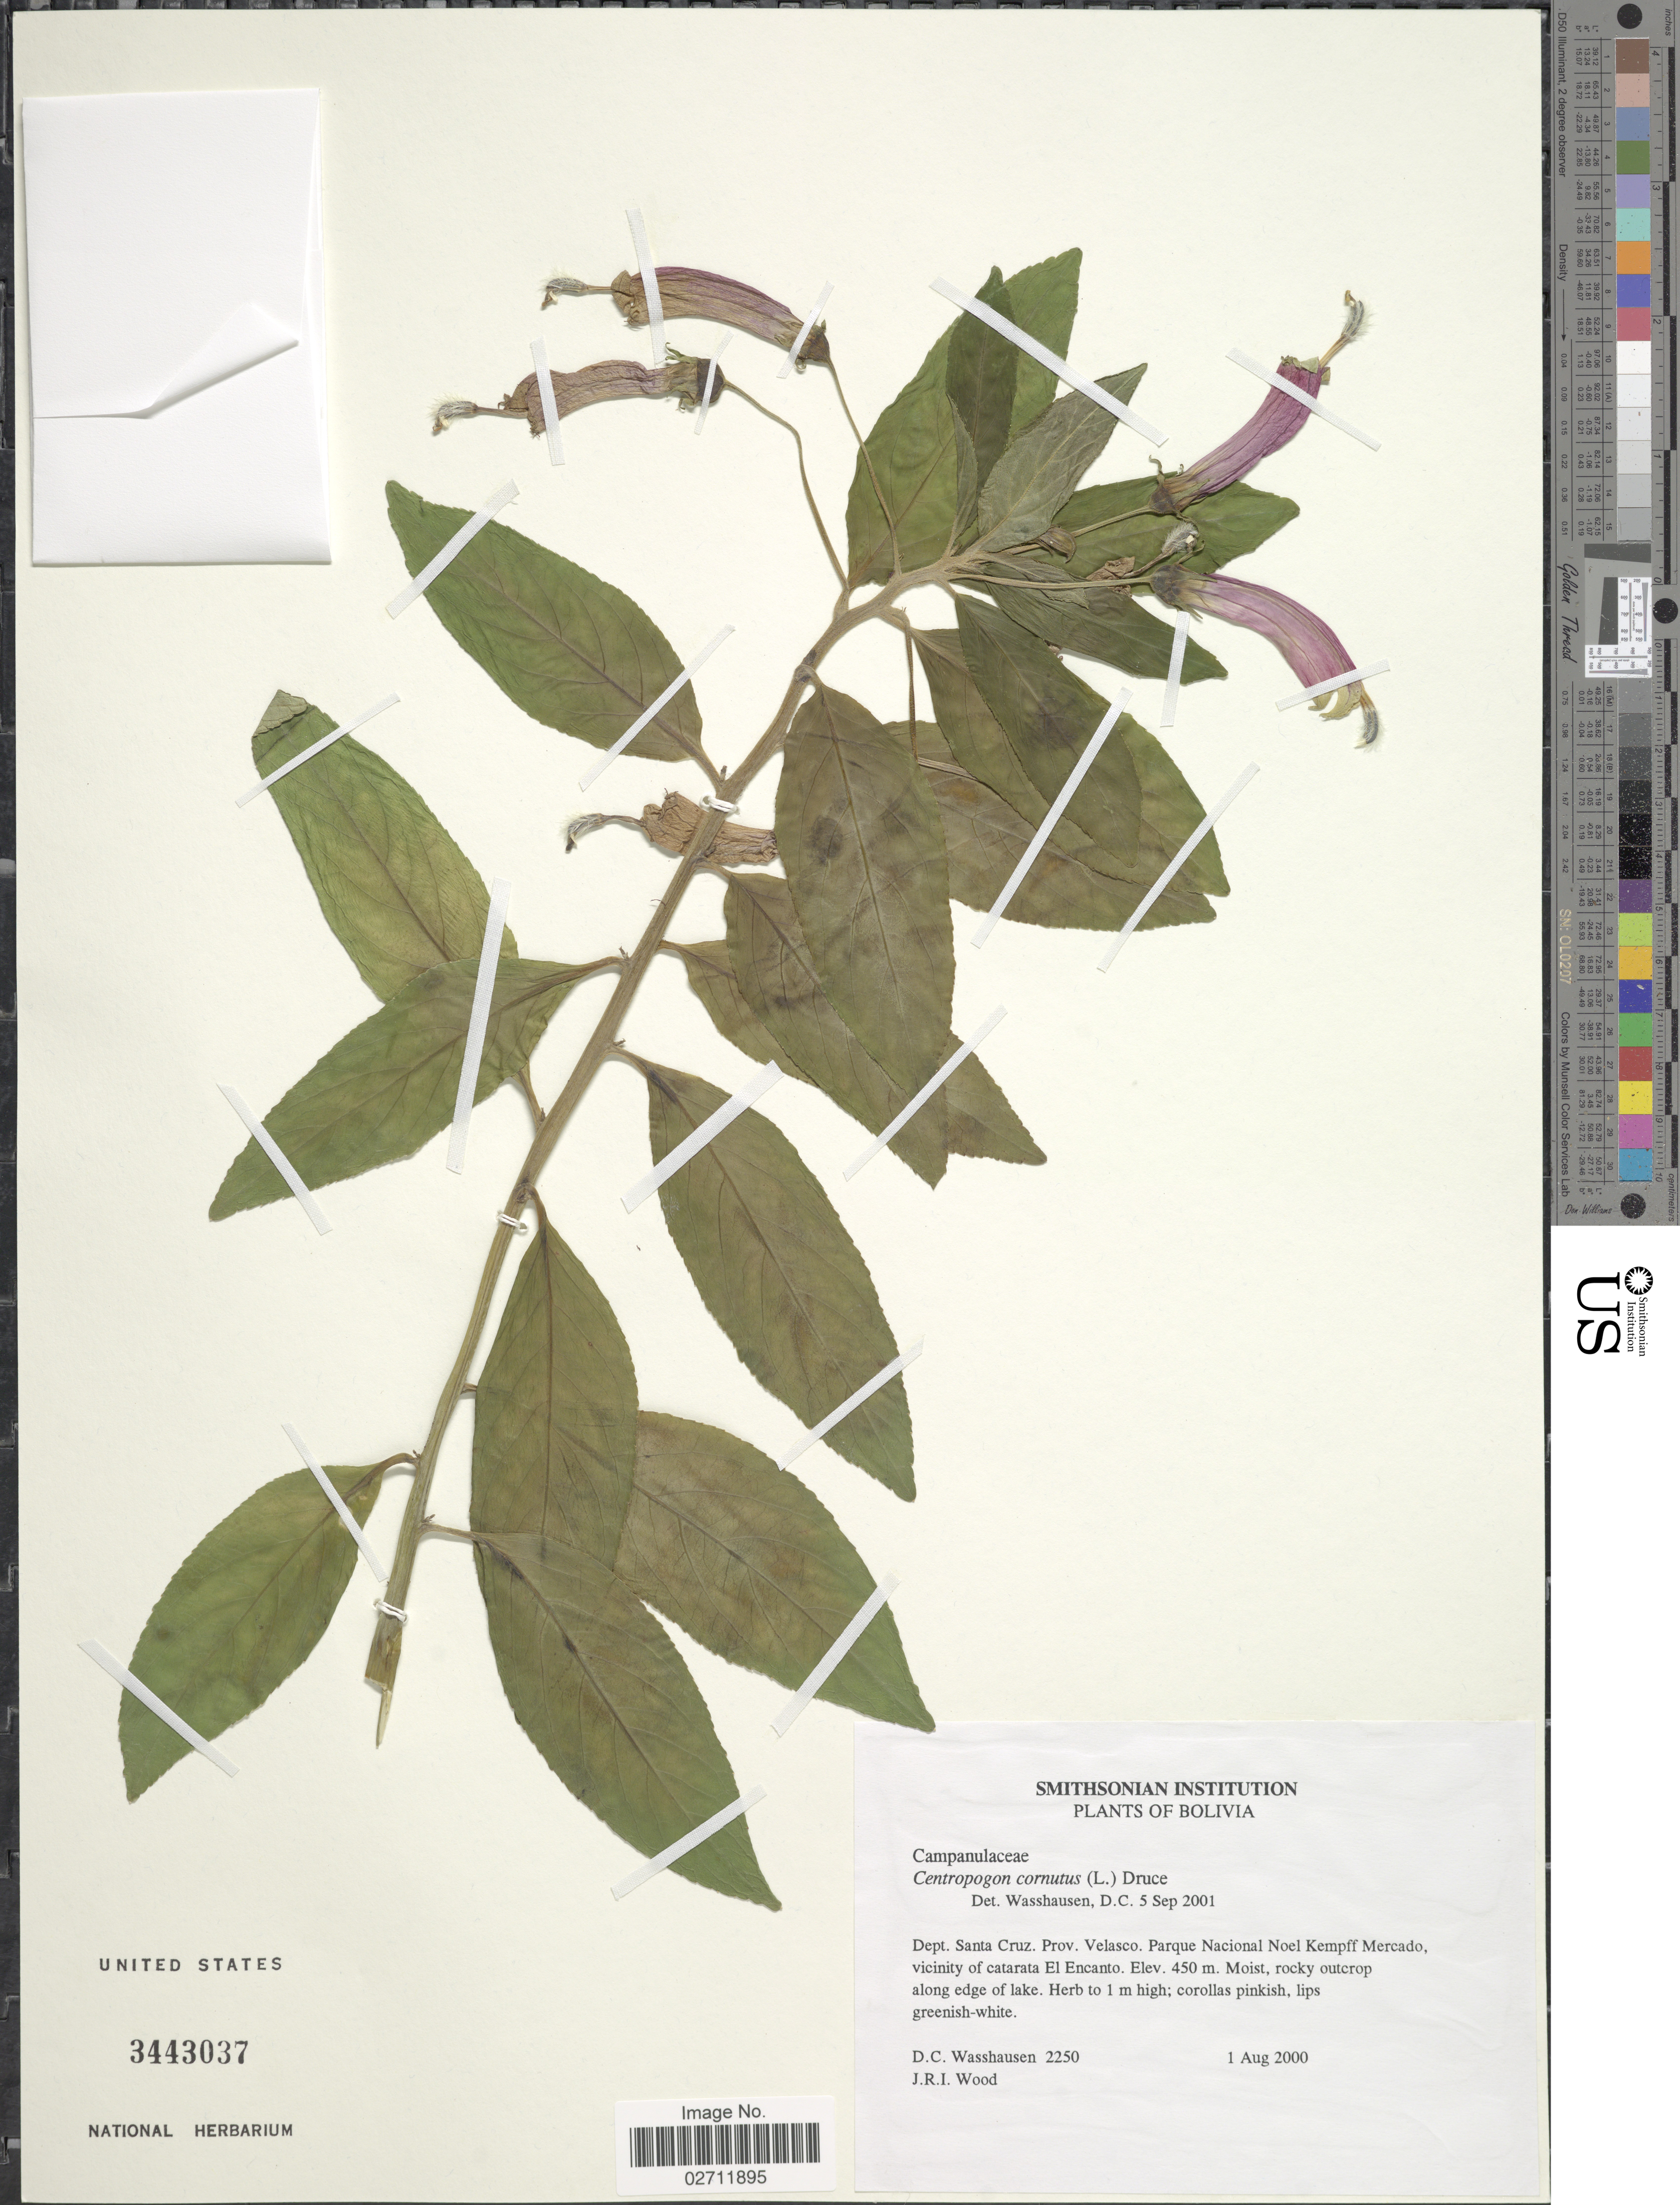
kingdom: Plantae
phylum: Tracheophyta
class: Magnoliopsida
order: Asterales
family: Campanulaceae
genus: Centropogon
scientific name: Centropogon cornutus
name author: (L.) Druce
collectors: D. C. Wasshausen & J. R. I. Wood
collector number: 2250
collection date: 2000-08-01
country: Bolivia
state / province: Santa Cruz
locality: Prov. Velasco, Parque Nacional Noel Kempff Mercado, vicinity of catarata El Encanto, along edge of lake.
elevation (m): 450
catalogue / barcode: US 3443037